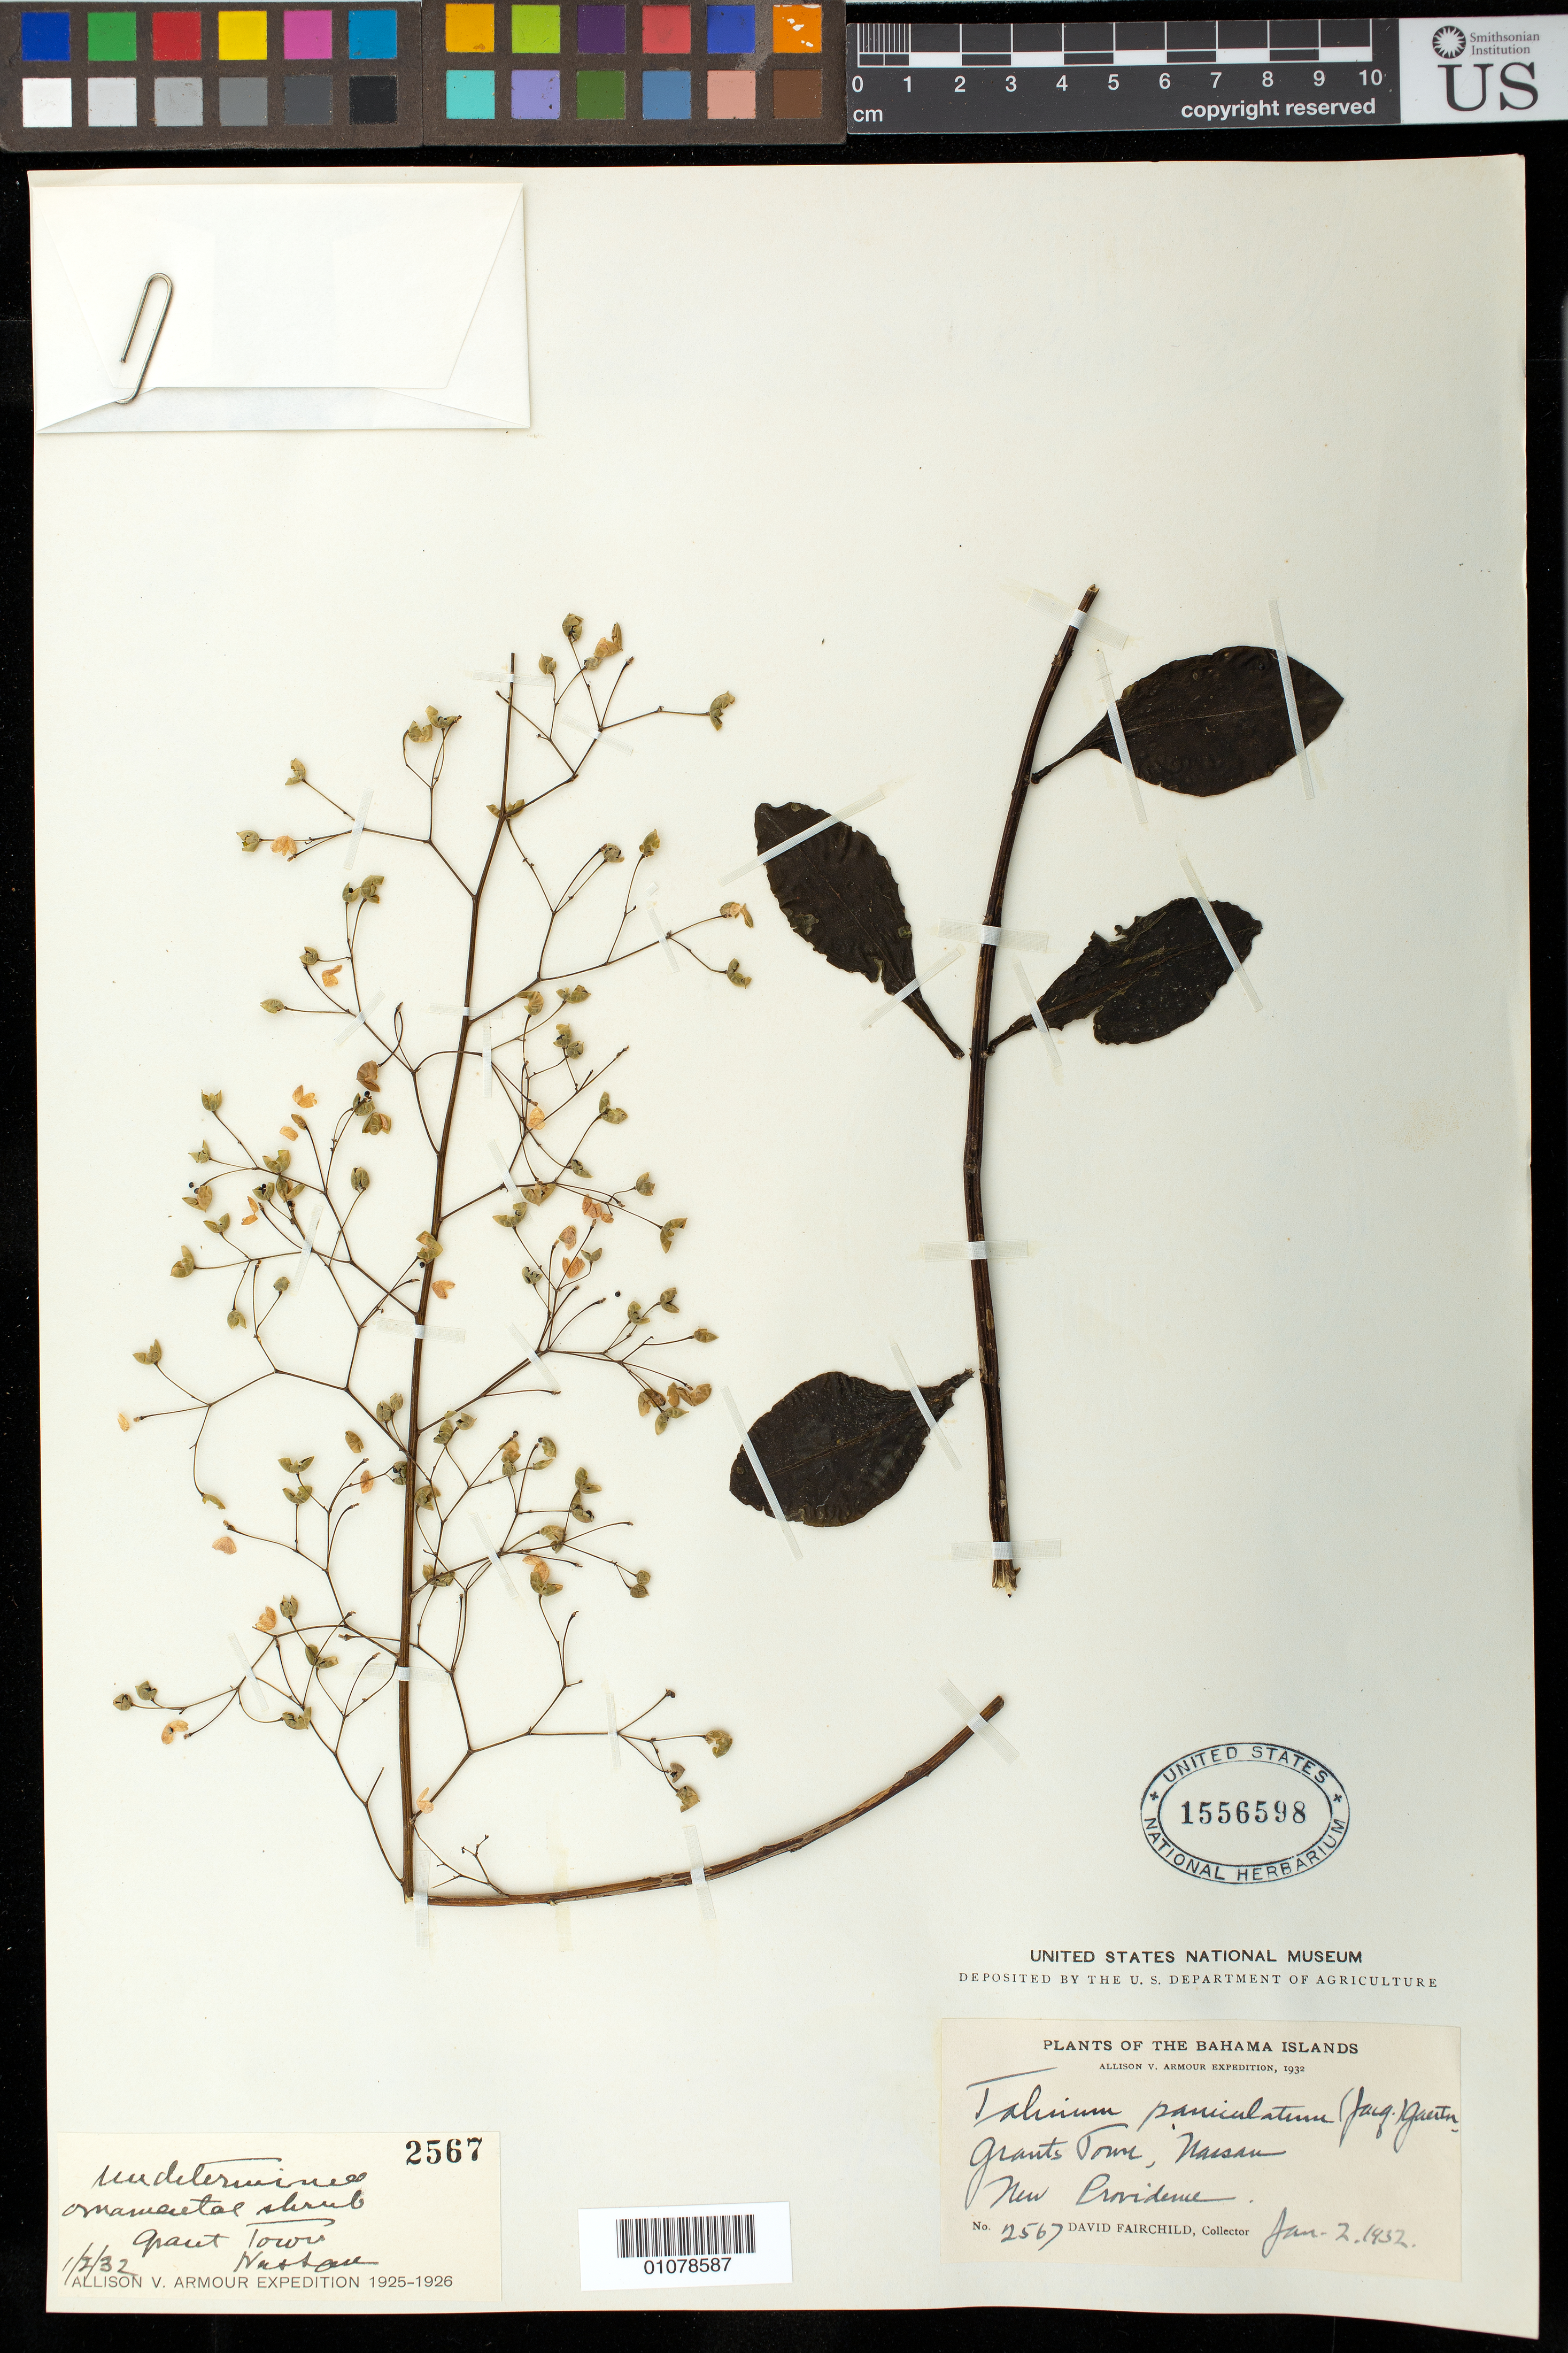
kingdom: Plantae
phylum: Tracheophyta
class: Magnoliopsida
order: Caryophyllales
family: Talinaceae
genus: Talinum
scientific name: Talinum paniculatum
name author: (Jacq.) Gaertn.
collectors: D. Fairchild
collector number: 2567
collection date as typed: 02 Jan 1932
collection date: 1932-01-02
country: Bahamas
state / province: New Providence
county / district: Nassau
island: New Providence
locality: New Providence, Nassau, Grants Town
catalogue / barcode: US 1556598